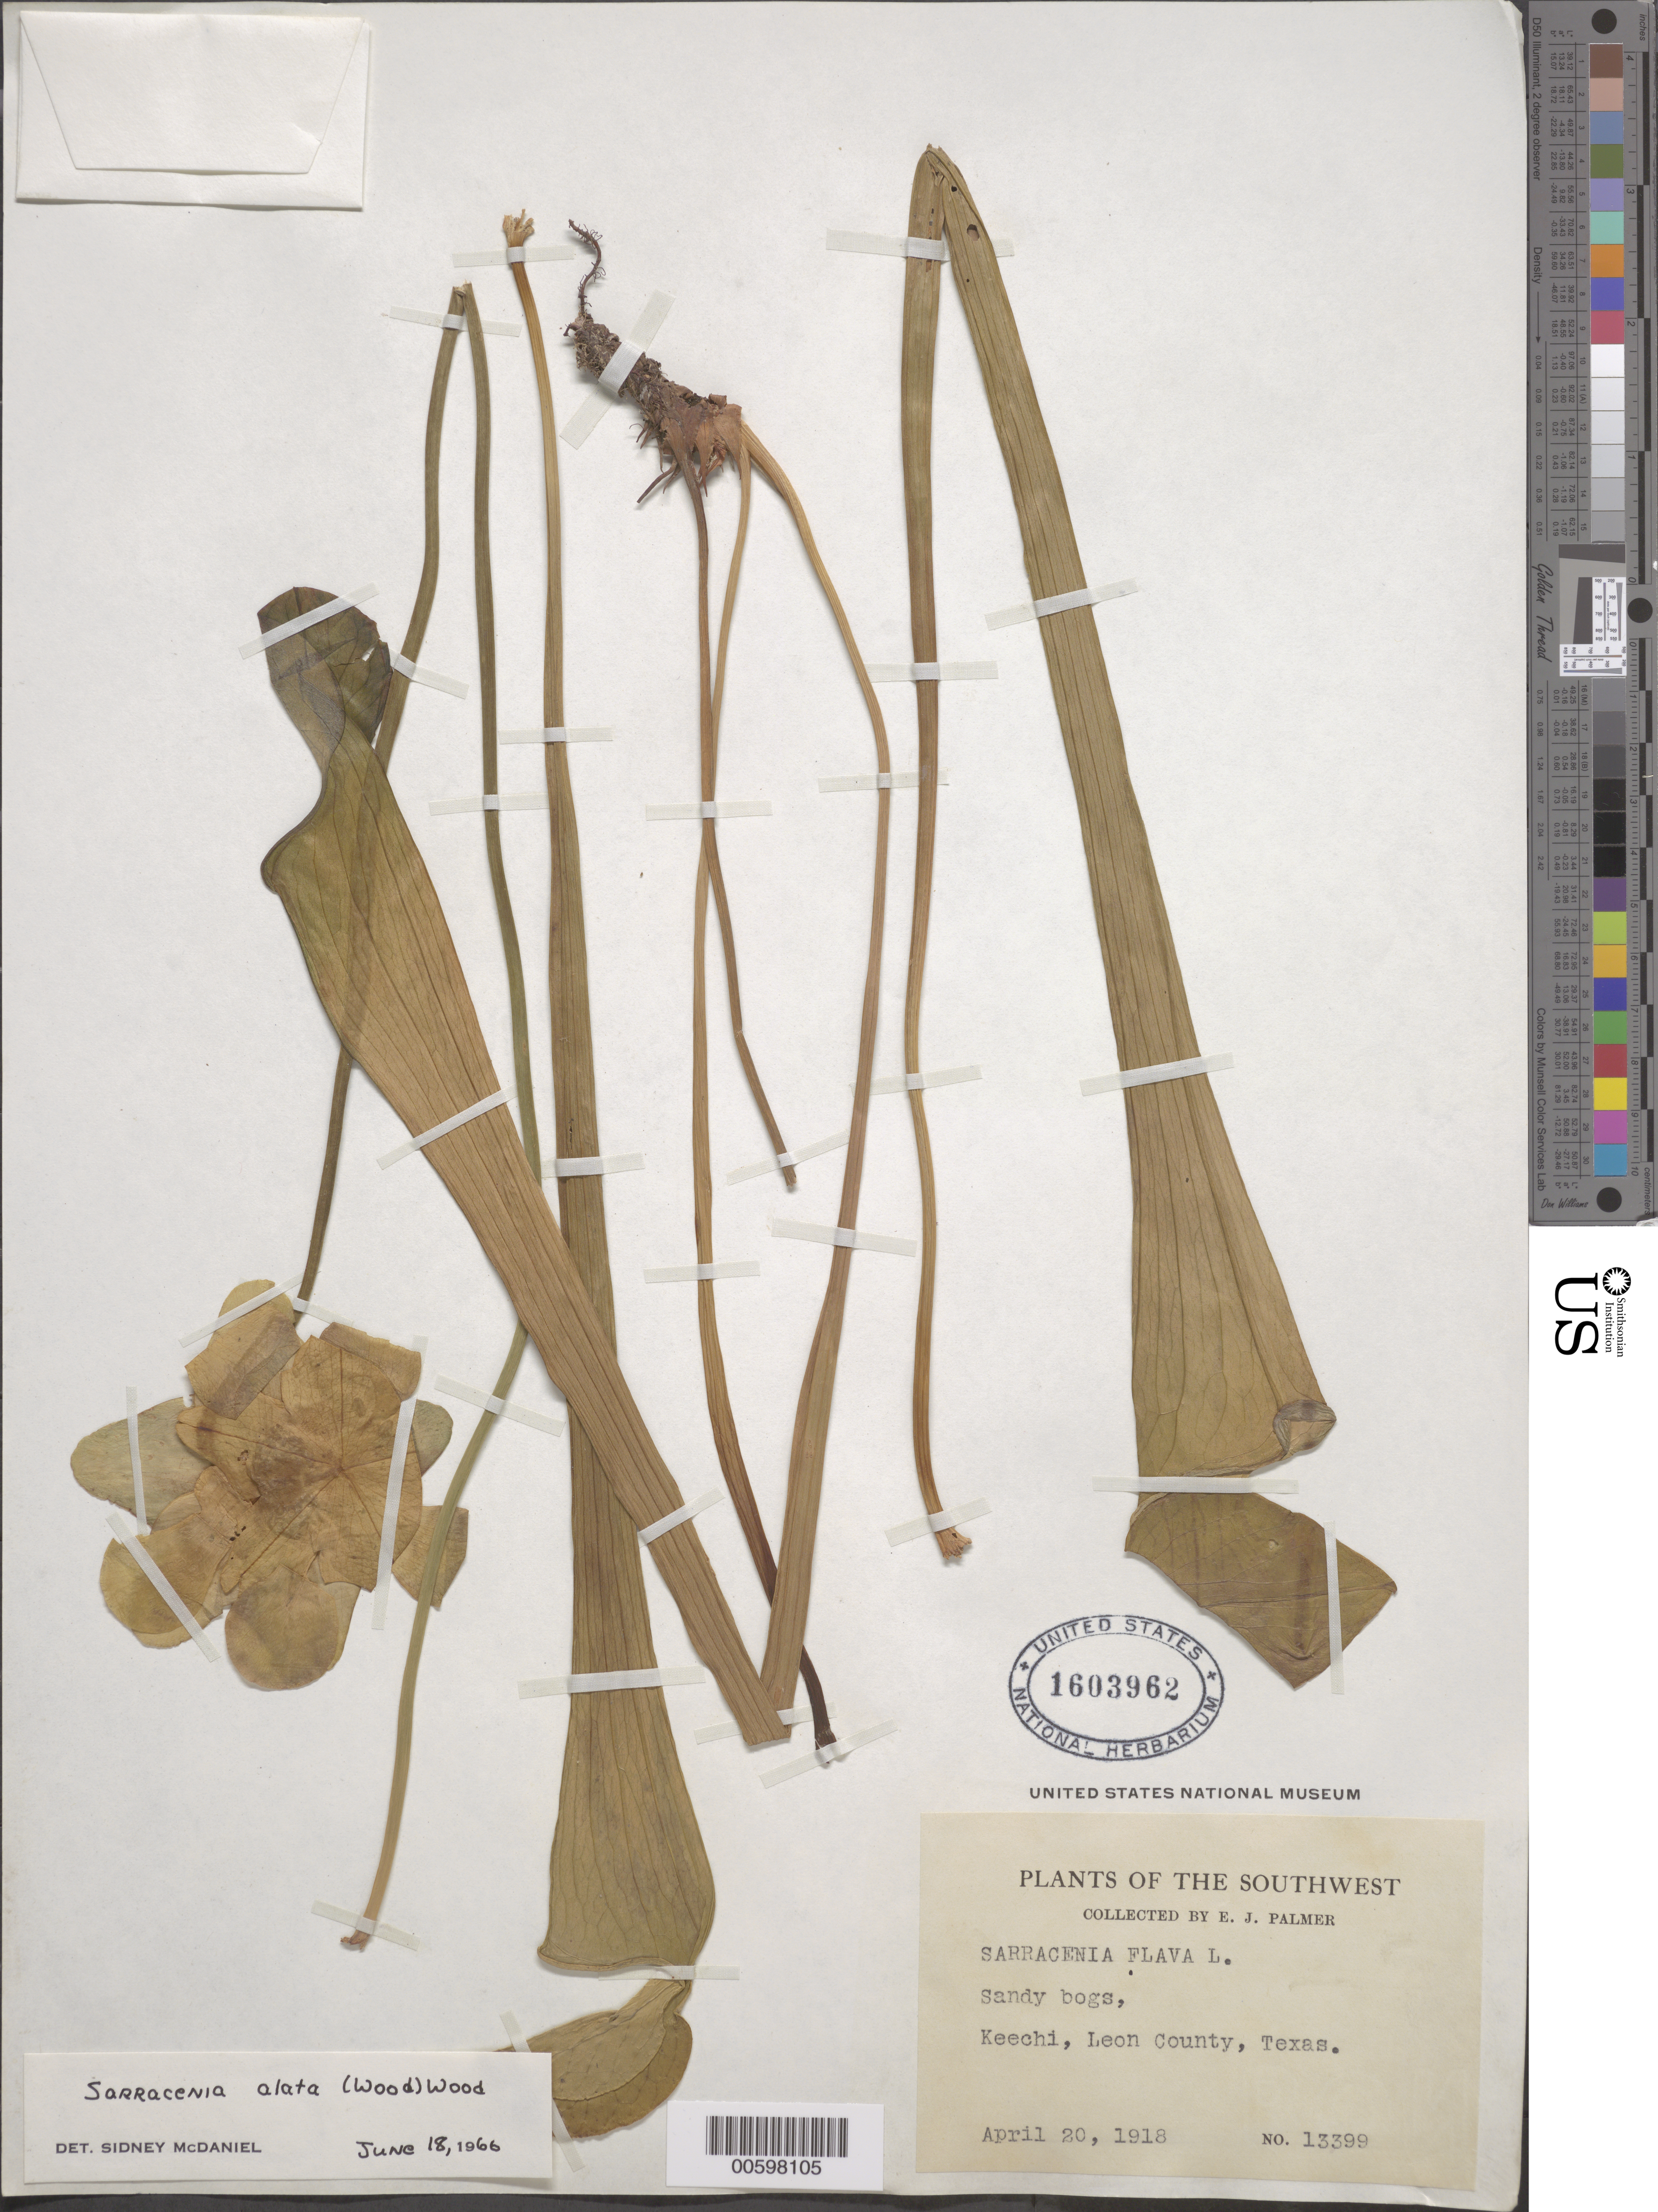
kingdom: Plantae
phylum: Tracheophyta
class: Magnoliopsida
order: Ericales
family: Sarraceniaceae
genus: Sarracenia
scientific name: Sarracenia alata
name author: (Alph. Wood) Alph. Wood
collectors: E. J. Palmer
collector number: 13399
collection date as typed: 20 Apr 1918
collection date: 1918-04-20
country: United States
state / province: Texas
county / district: Leon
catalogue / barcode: US 1603962